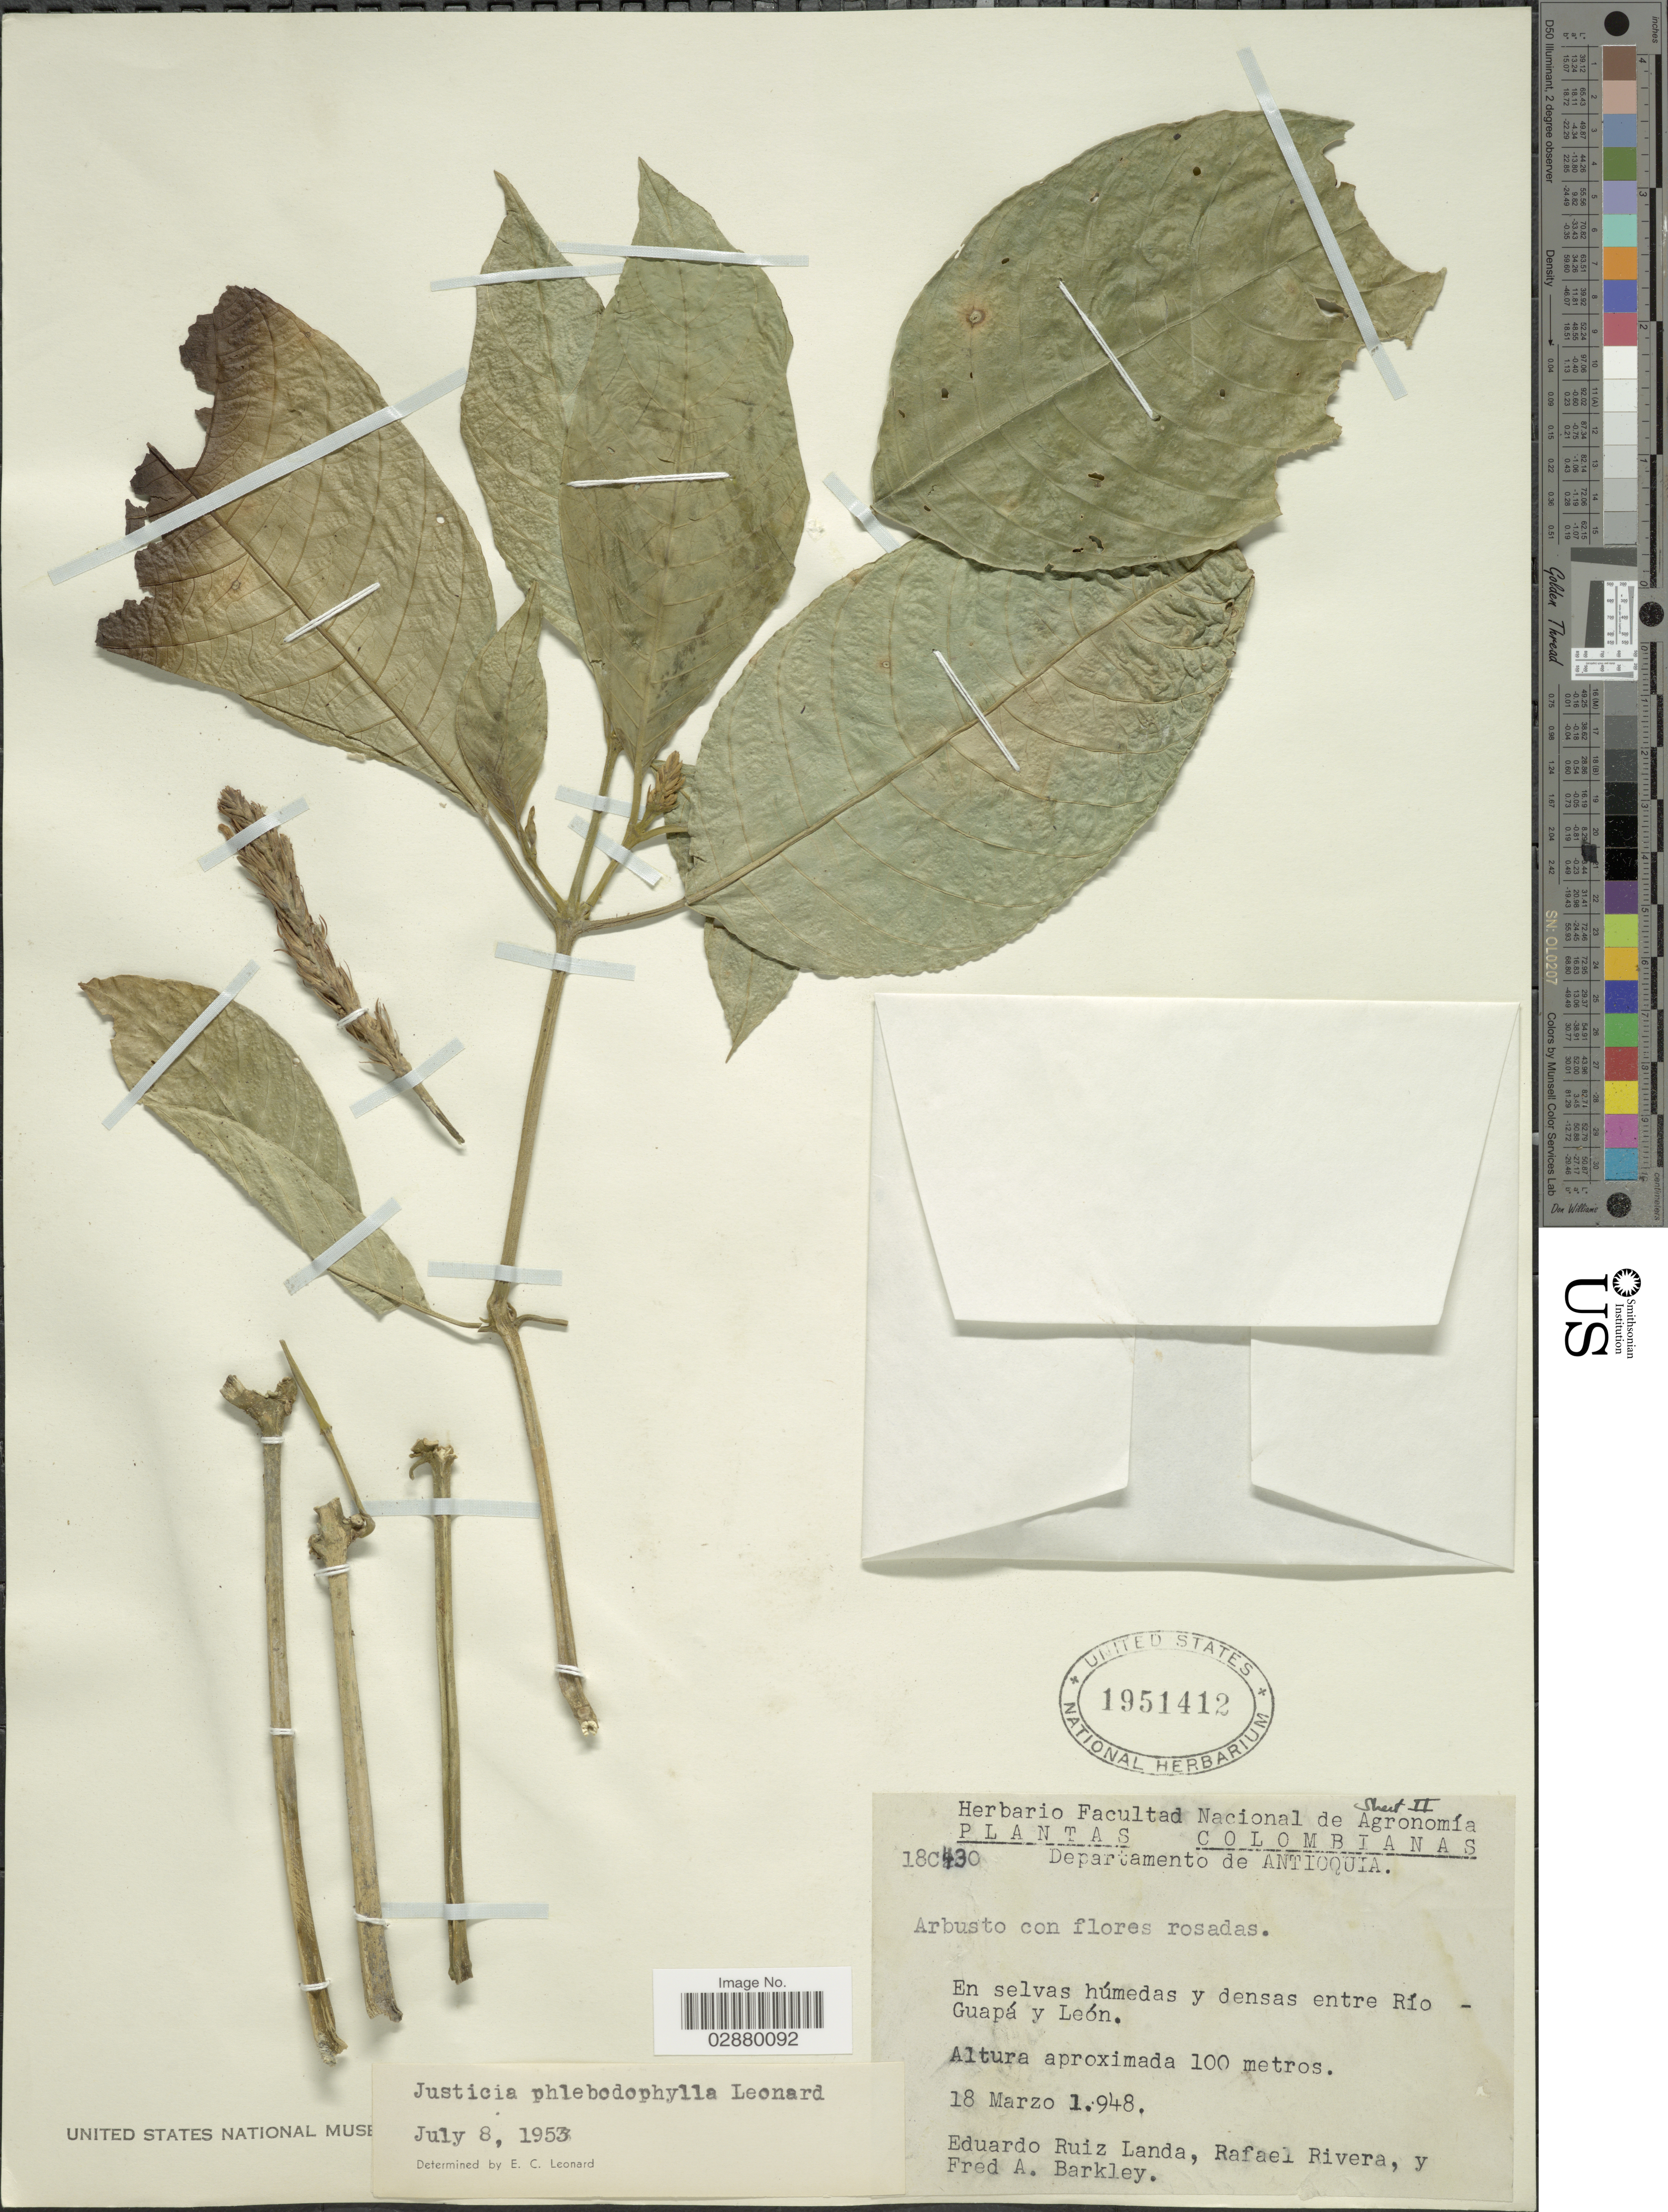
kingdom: Plantae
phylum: Tracheophyta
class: Magnoliopsida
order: Lamiales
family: Acanthaceae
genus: Justicia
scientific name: Justicia phlebophylla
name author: Leonard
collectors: E. Ruiz Landa, R. Rivera & F. A. Barkley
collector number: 18C430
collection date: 1948-03-18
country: Colombia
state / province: Antioquia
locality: Departamento de Antioquia. Entre Río Guapá y León.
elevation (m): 100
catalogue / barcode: US 1951412